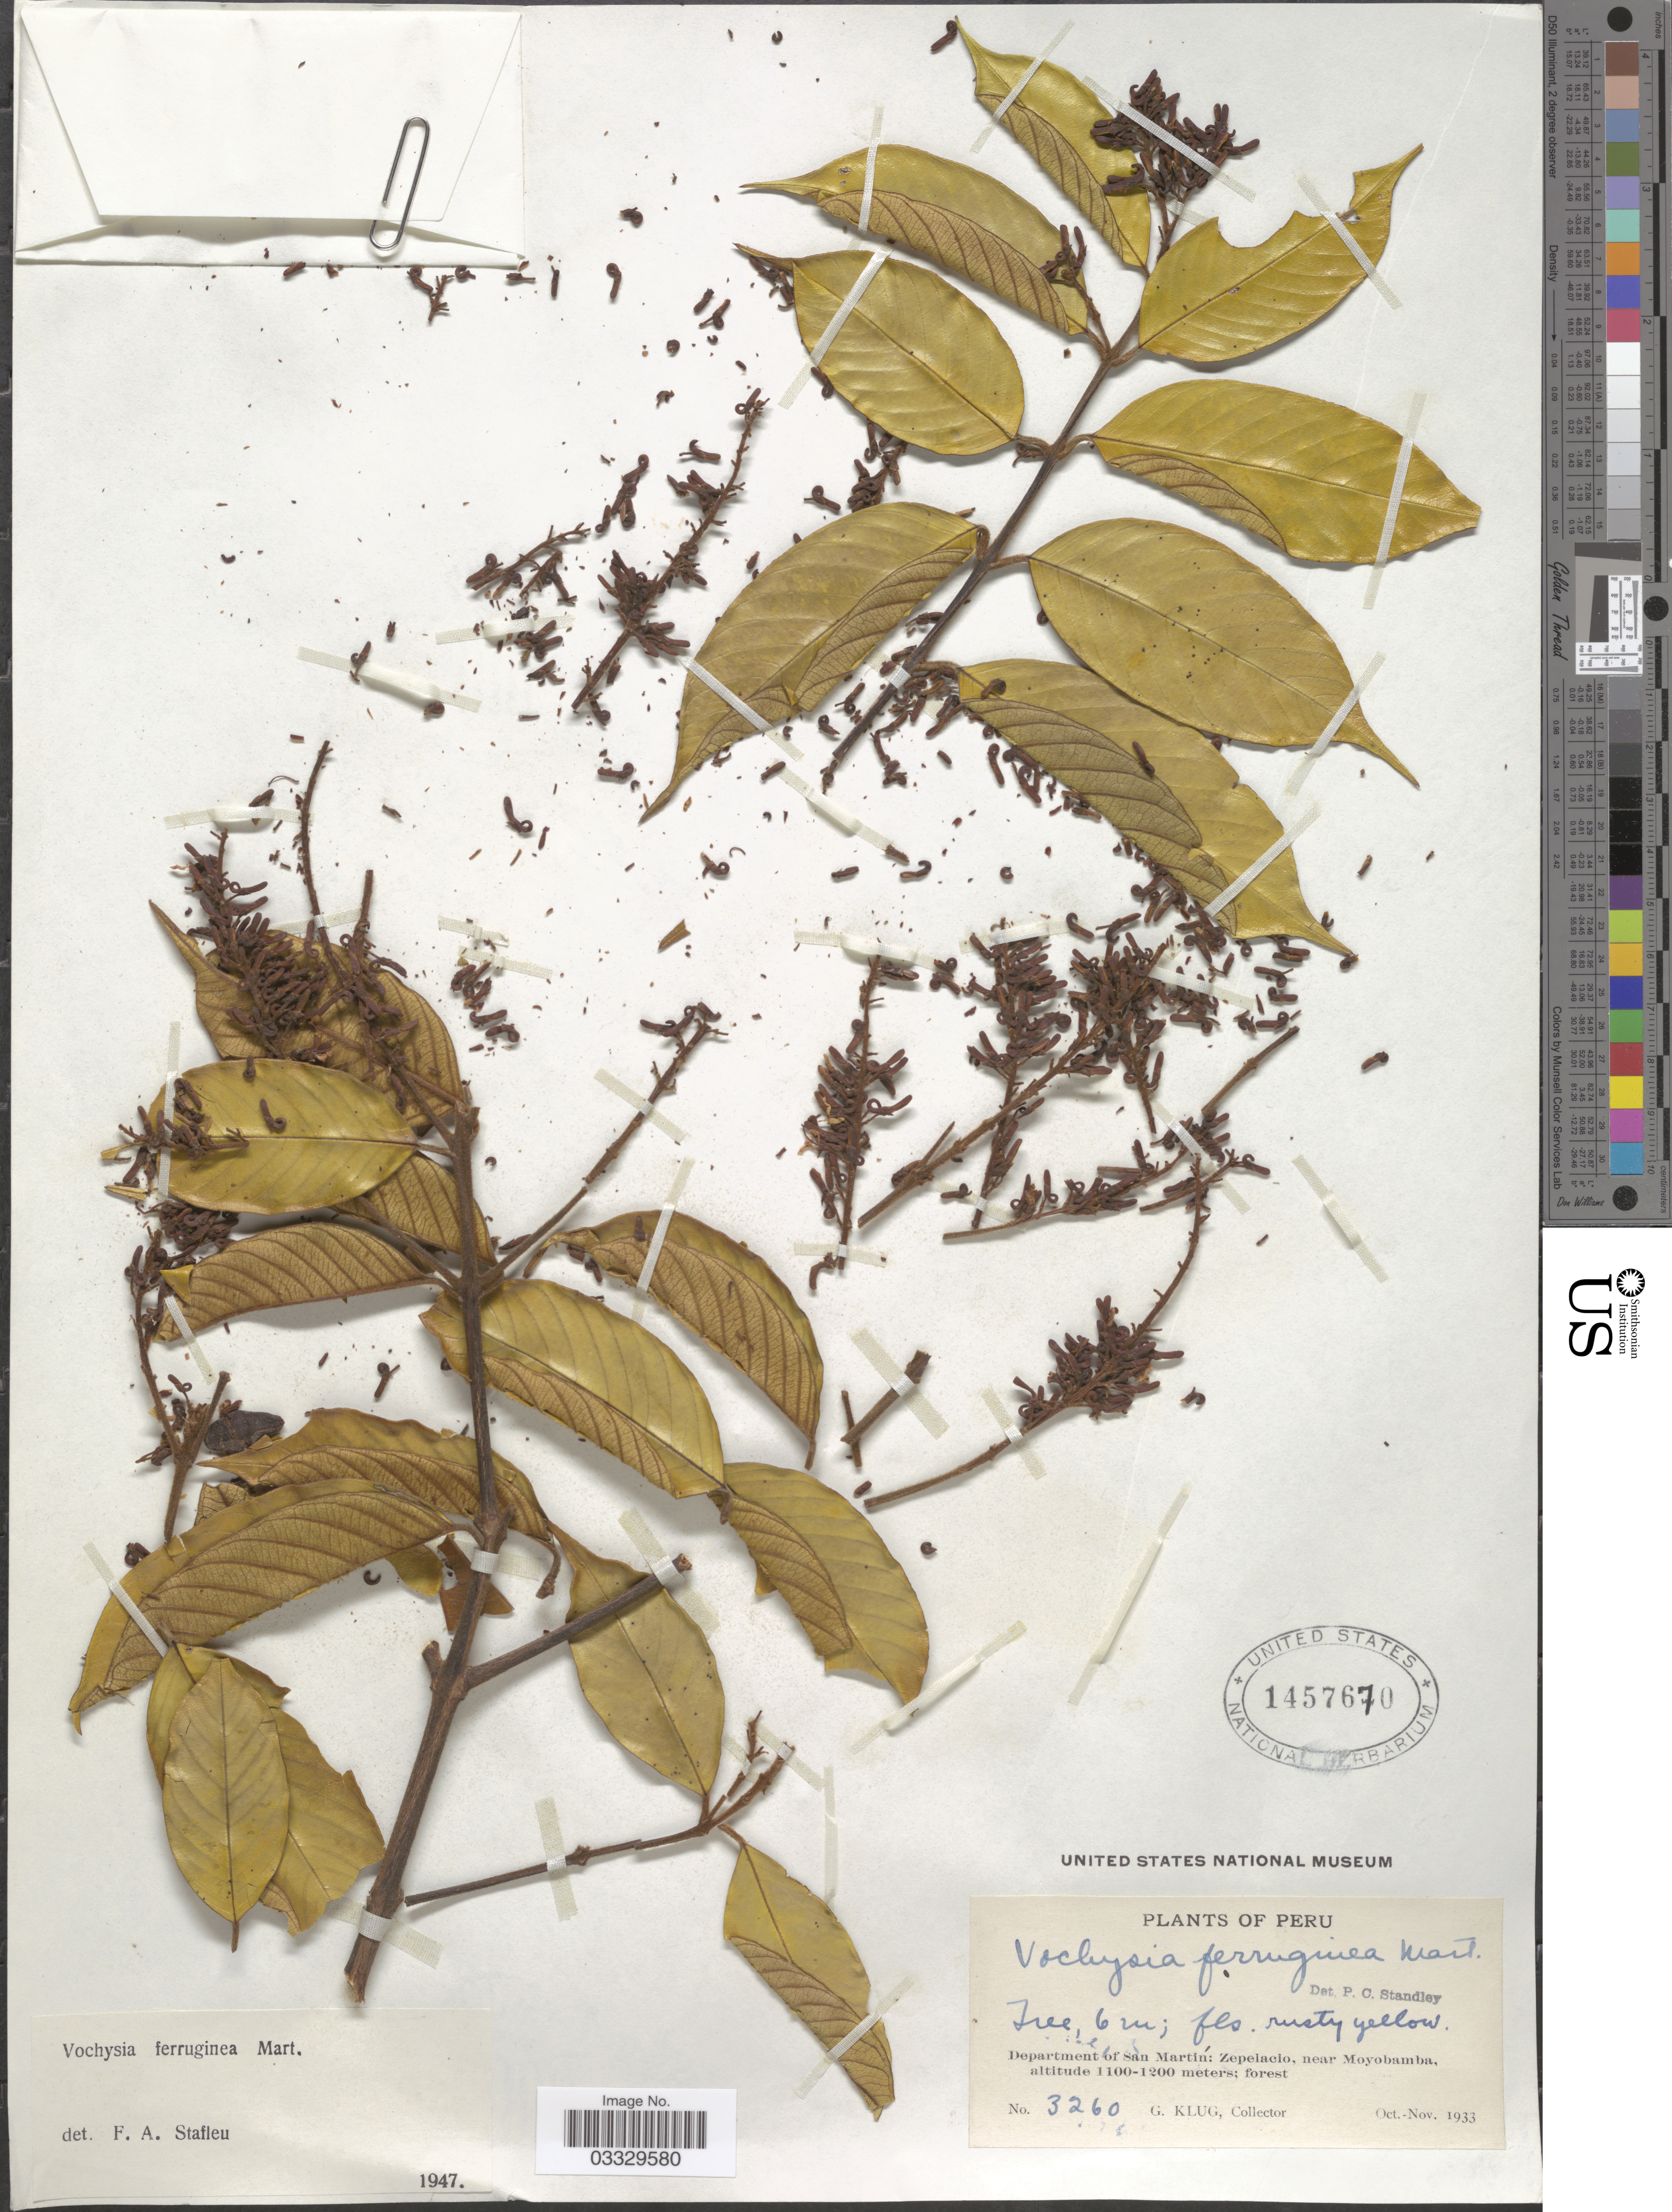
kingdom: Plantae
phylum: Tracheophyta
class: Magnoliopsida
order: Myrtales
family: Vochysiaceae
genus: Vochysia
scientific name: Vochysia ferruginea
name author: Mart.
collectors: G. Klug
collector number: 3260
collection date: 1933-10/1933-11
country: Peru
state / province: San Martín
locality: Department of San Martín: Zepelacio, near Moyobamba.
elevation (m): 1100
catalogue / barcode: US 1457670